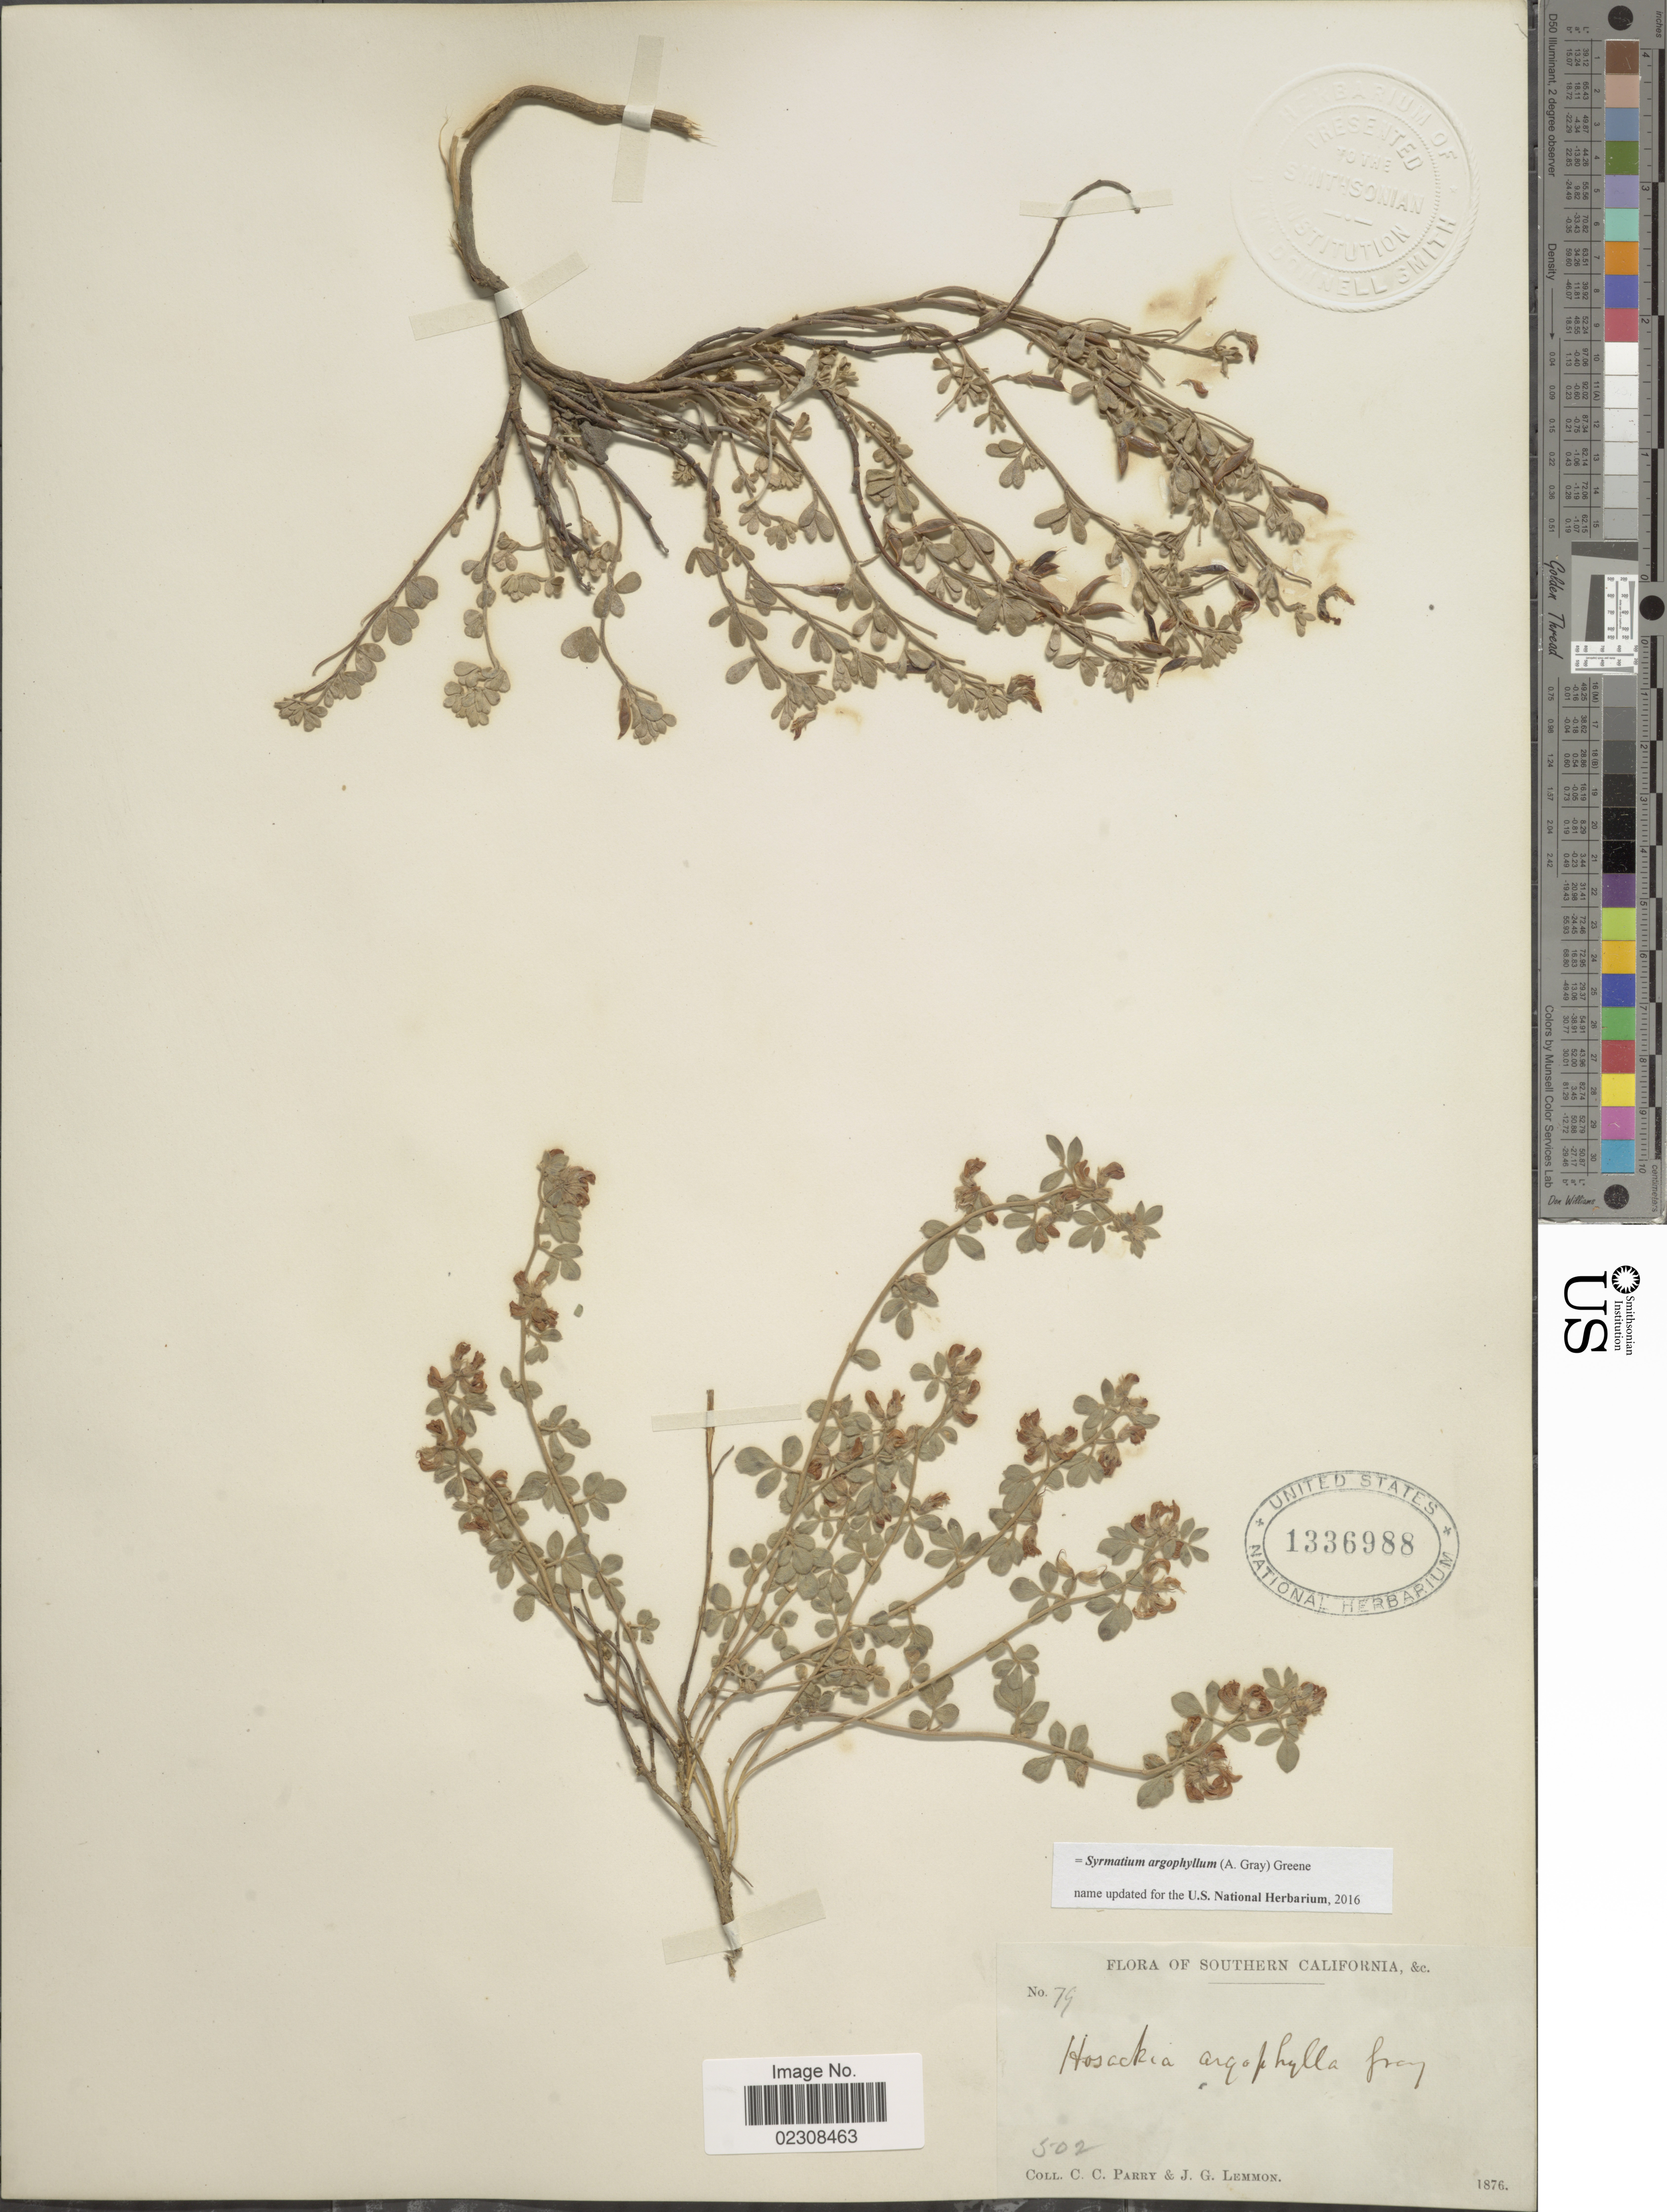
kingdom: Plantae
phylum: Tracheophyta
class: Magnoliopsida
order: Fabales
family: Fabaceae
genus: Syrmatium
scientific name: Syrmatium argophyllum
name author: (A. Gray) Greene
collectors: C. C. Parry & J. Lemmon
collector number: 79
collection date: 1876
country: United States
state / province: California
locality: Southern California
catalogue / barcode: US 1336988